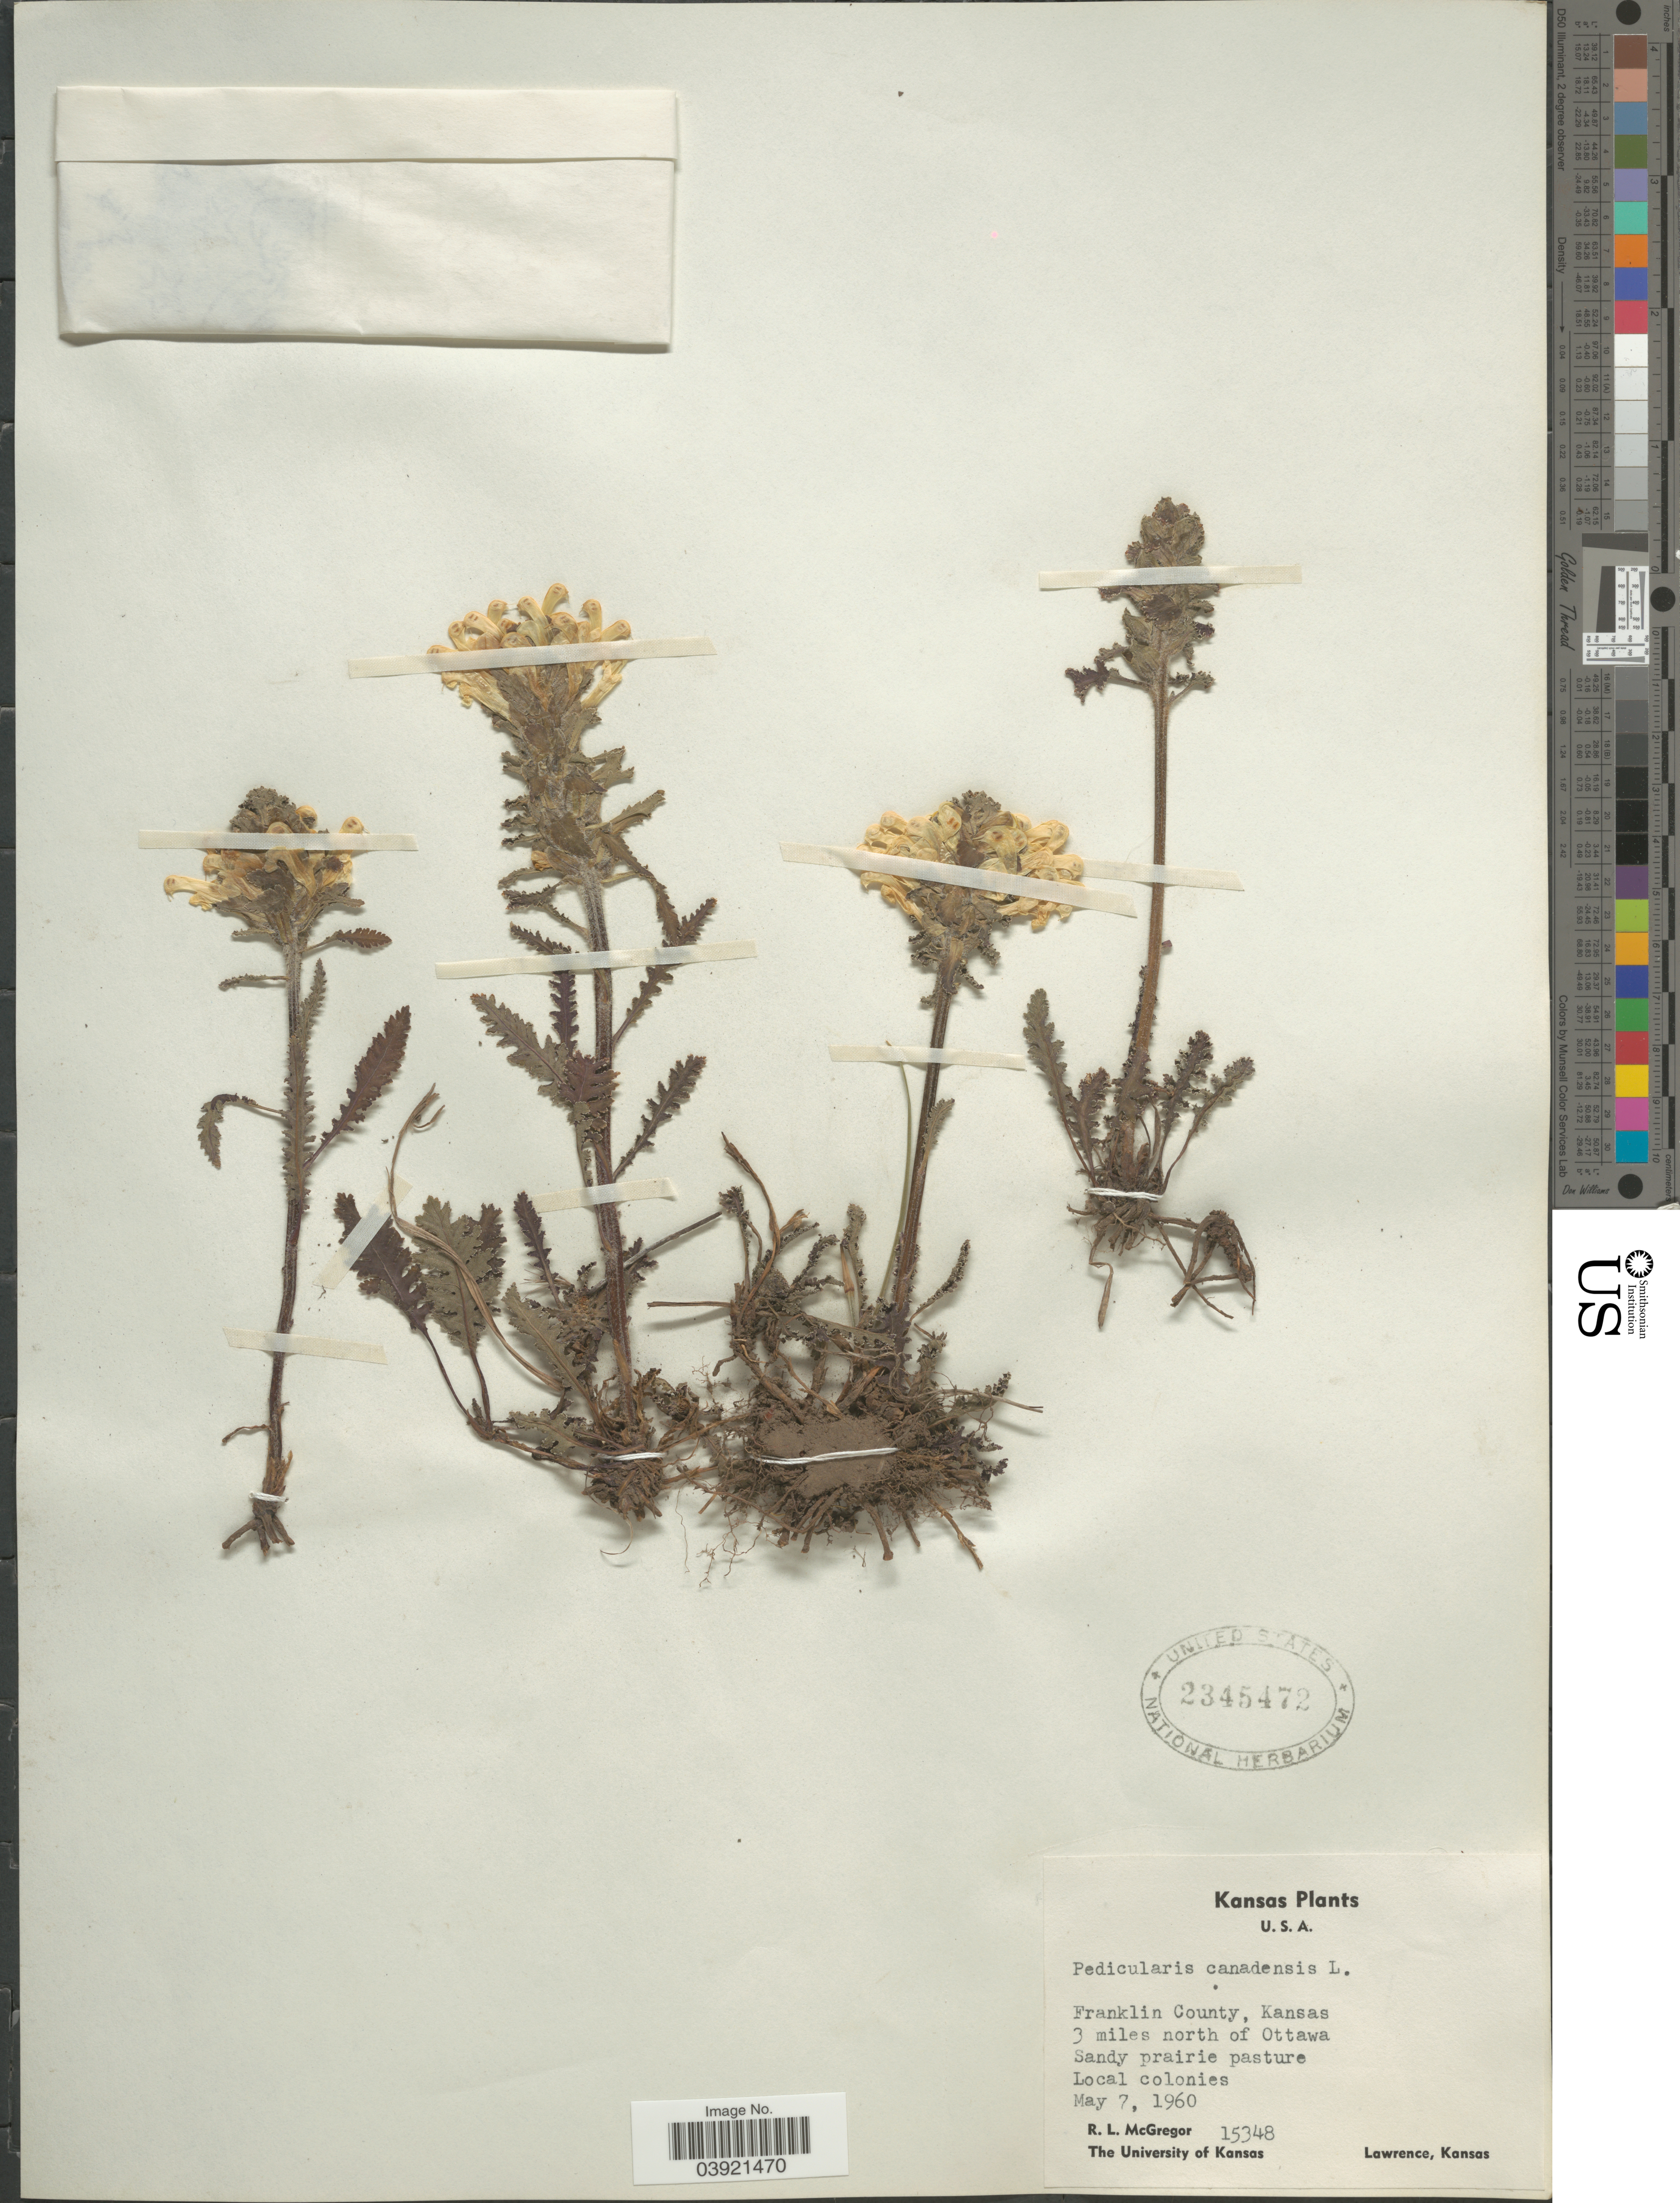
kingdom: Plantae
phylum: Tracheophyta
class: Magnoliopsida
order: Lamiales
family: Orobanchaceae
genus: Pedicularis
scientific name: Pedicularis canadensis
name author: L.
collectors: R. McGregor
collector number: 15348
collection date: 1960-05-07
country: United States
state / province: Kansas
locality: Franklin County. 3 miles north of Ottawa.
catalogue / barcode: US 2345472